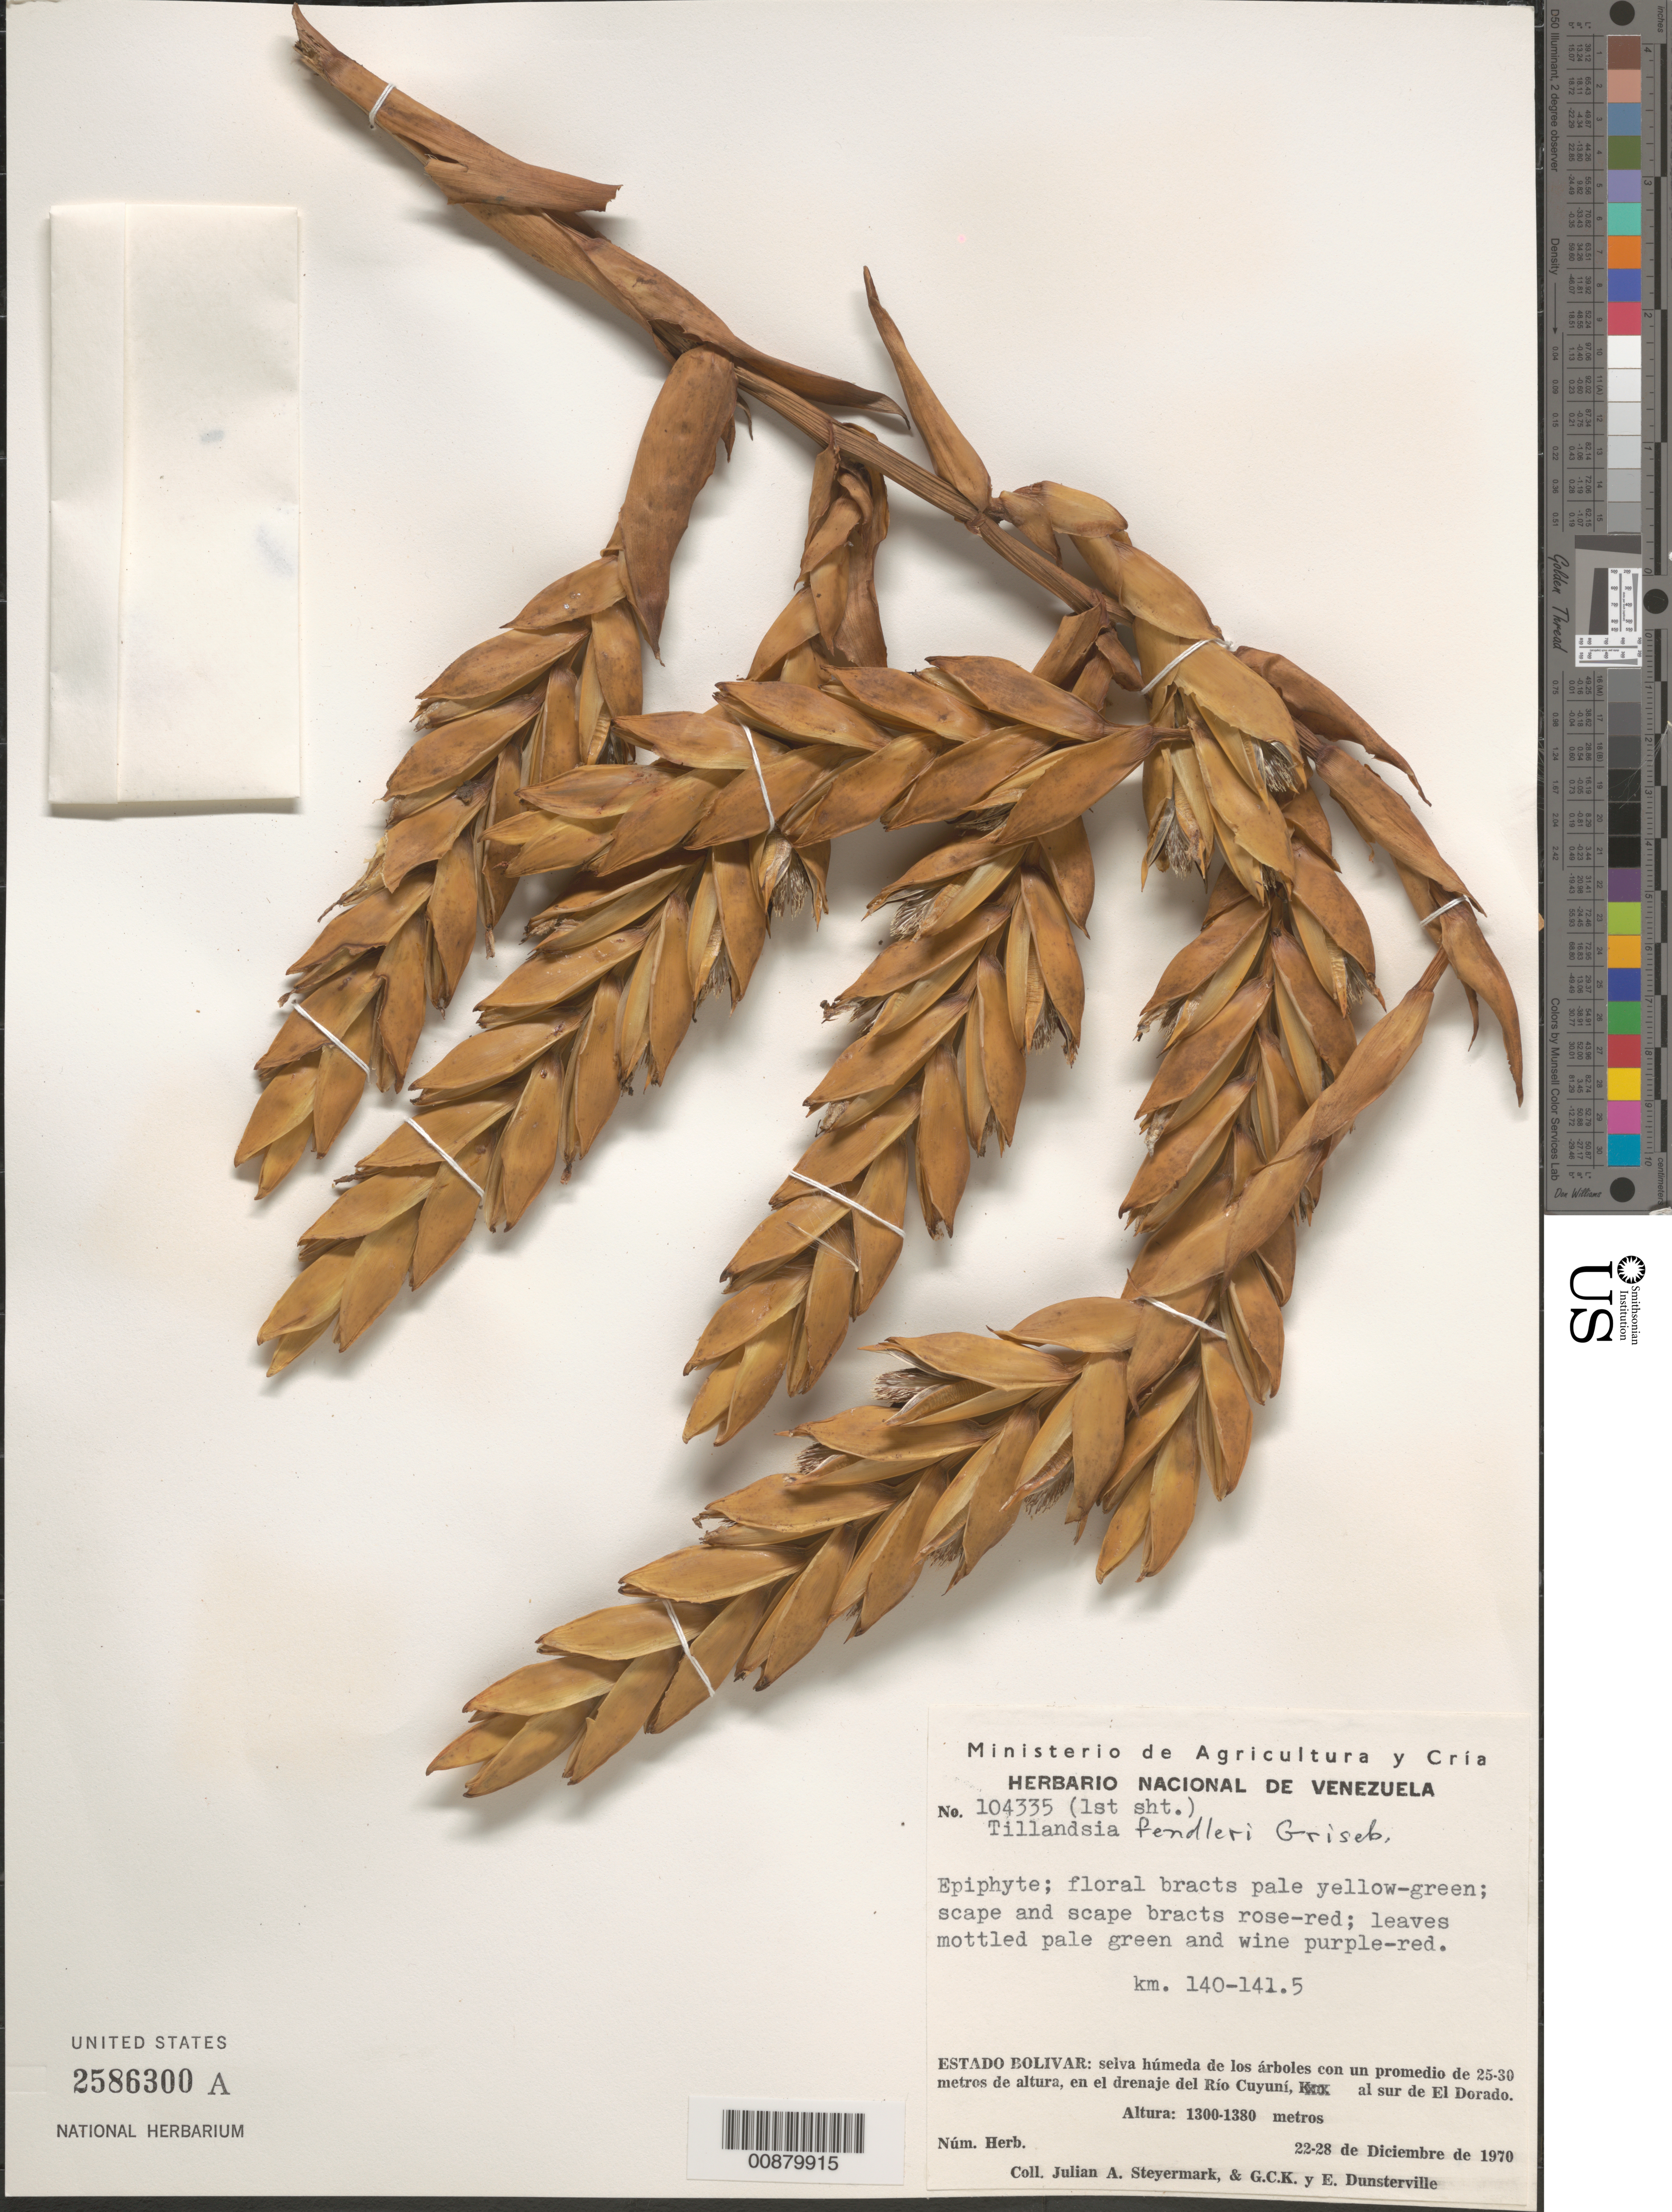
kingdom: Plantae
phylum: Tracheophyta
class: Liliopsida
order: Poales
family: Bromeliaceae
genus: Tillandsia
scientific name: Tillandsia fendleri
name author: Griseb.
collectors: J. Steyermark, G. C. K. Dunsterville & E. Dunsterville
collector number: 104335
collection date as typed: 22-Dec-70 to 28-Dec-70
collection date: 1970-12-22/1970-12-28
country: Venezuela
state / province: Bolívar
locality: Río Cuyuni, S of El Dorado, km 140-141.5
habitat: Selva húmeda de los arboles con un promedio de 25-30 metros de altura en el drenaje del rio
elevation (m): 1300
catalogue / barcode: US 2586300A